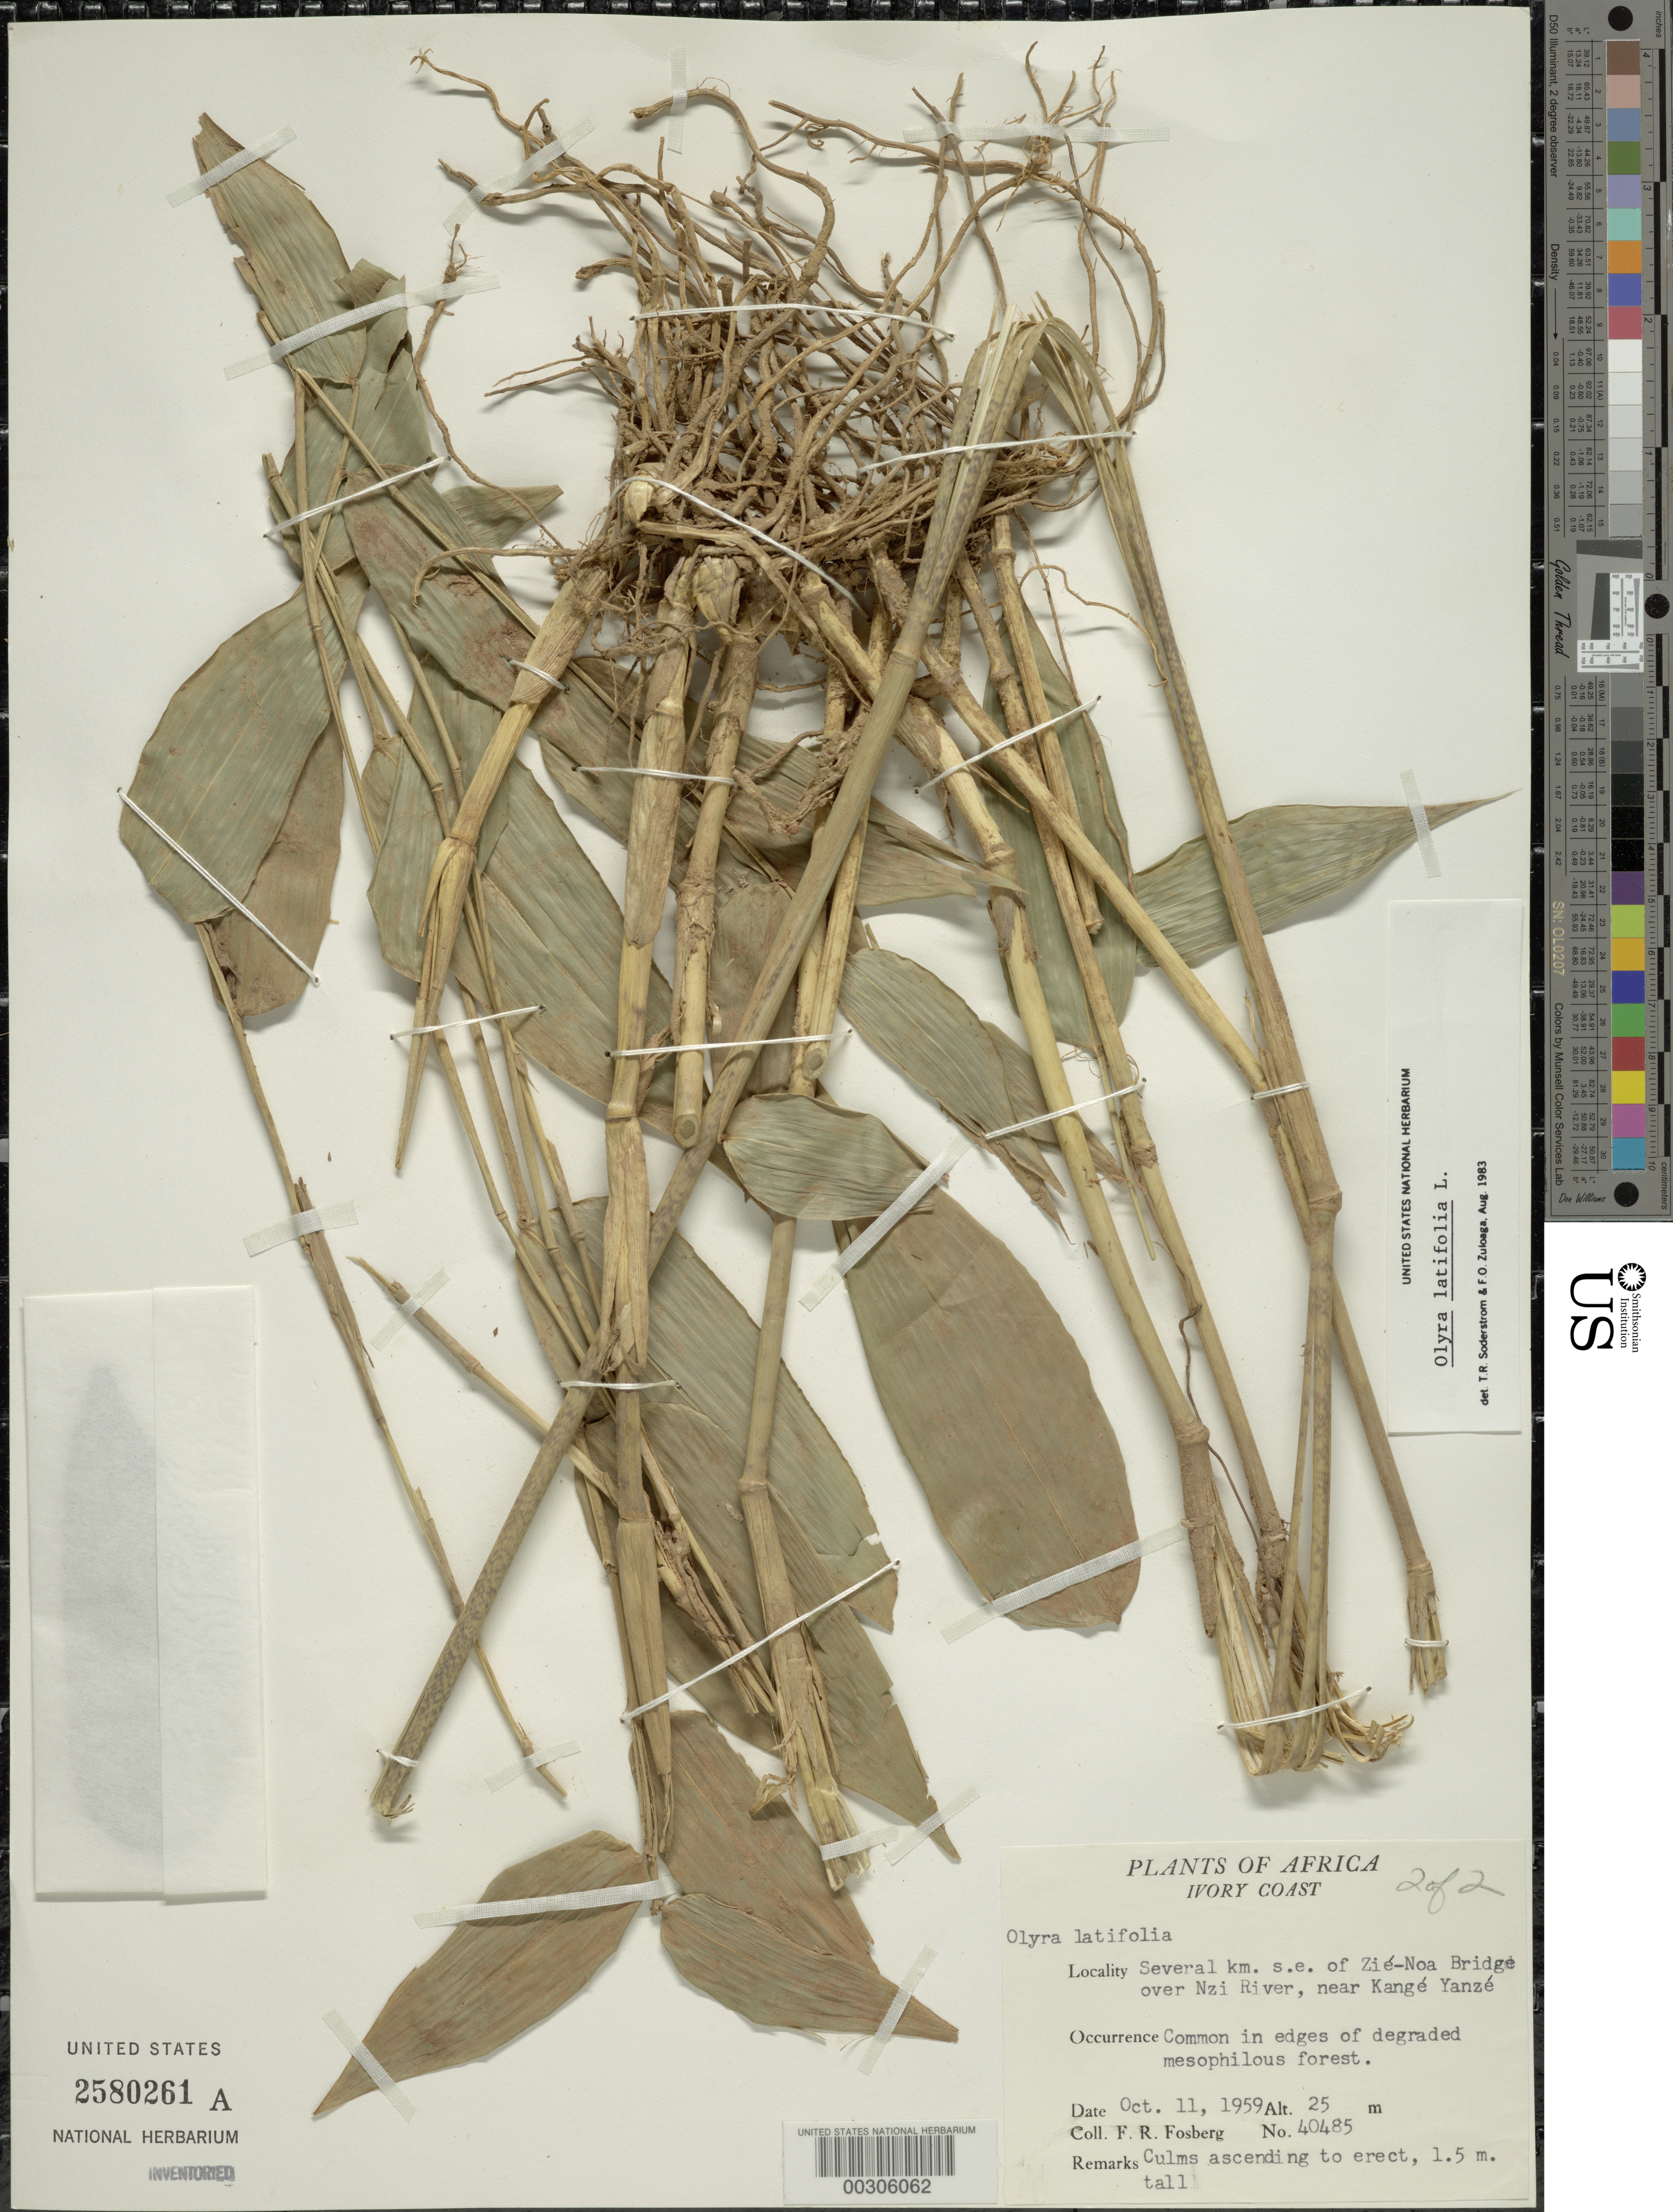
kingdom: Plantae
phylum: Tracheophyta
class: Liliopsida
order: Poales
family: Poaceae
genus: Olyra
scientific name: Olyra latifolia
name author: L.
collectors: F. R. Fosberg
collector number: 40485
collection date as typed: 11 Oct 1959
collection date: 1959-10-11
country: Ivory Coast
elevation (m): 25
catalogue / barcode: US 2580261A